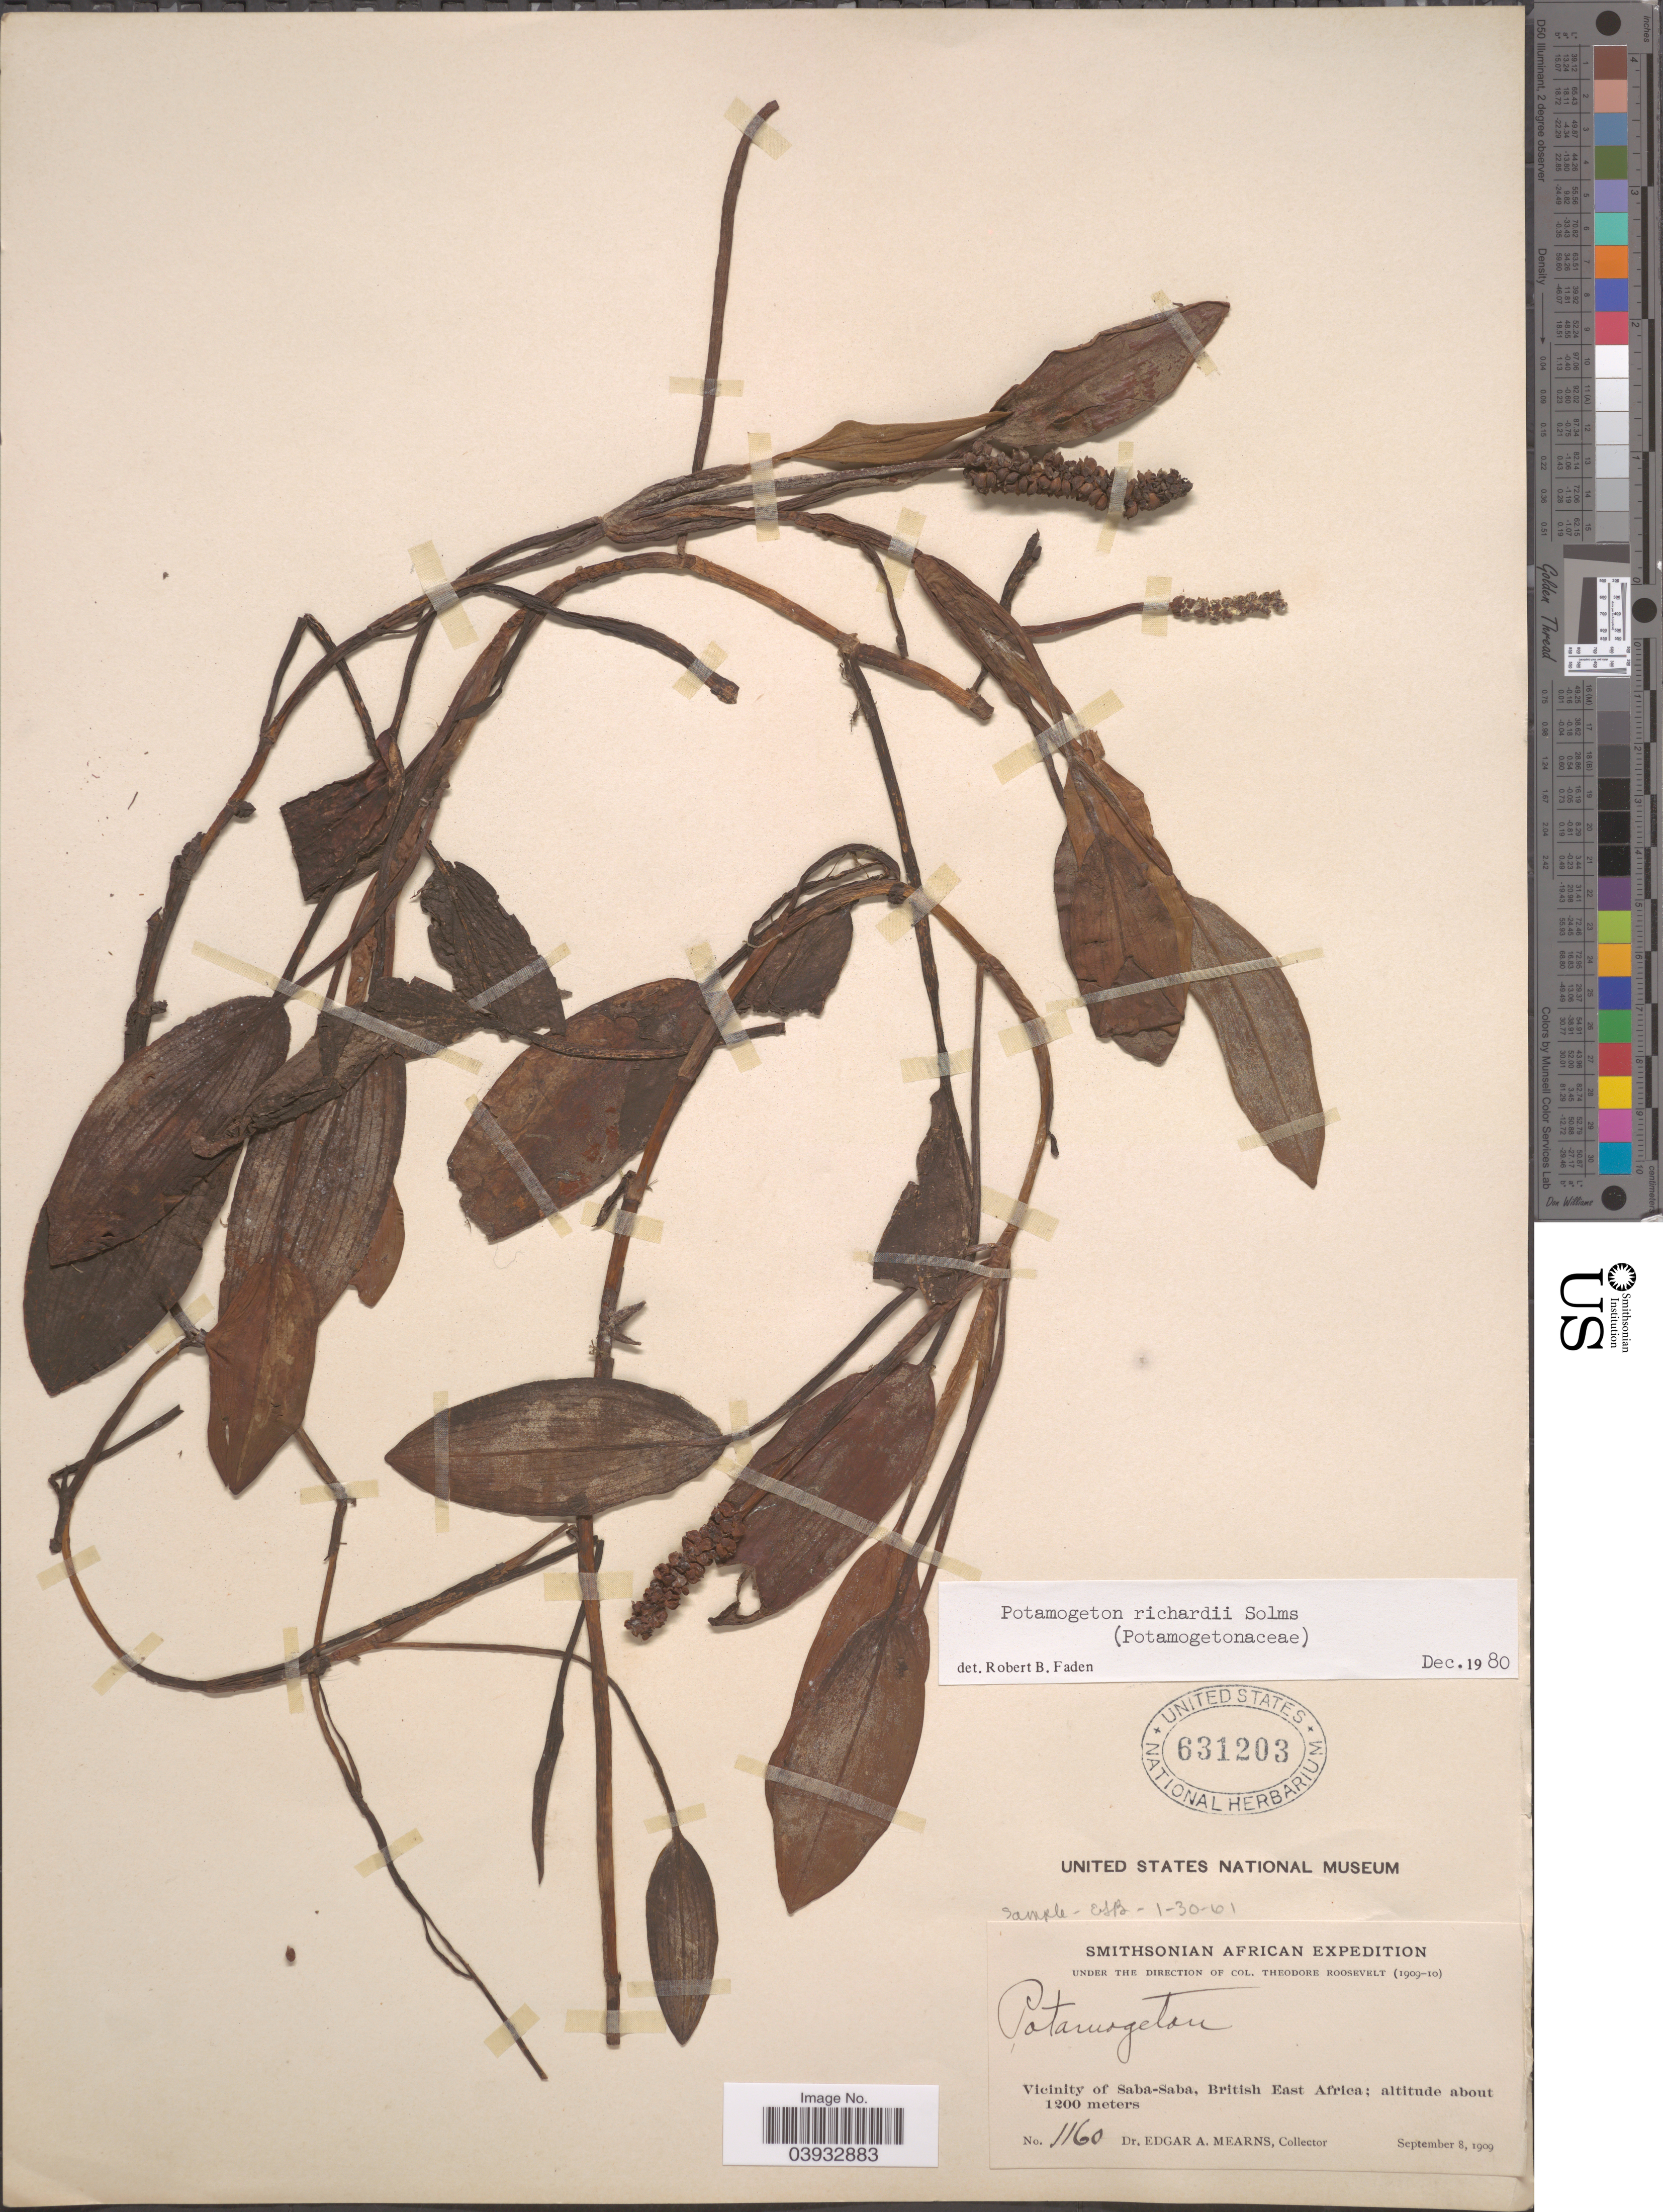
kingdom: Plantae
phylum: Tracheophyta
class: Liliopsida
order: Alismatales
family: Potamogetonaceae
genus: Potamogeton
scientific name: Potamogeton richardii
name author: Solms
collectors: E. A. Mearns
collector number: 1160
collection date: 1909-09-08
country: Tanzania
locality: Vicinity of Saba-Saba, British East Africa.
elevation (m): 1200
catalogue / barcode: US 631203